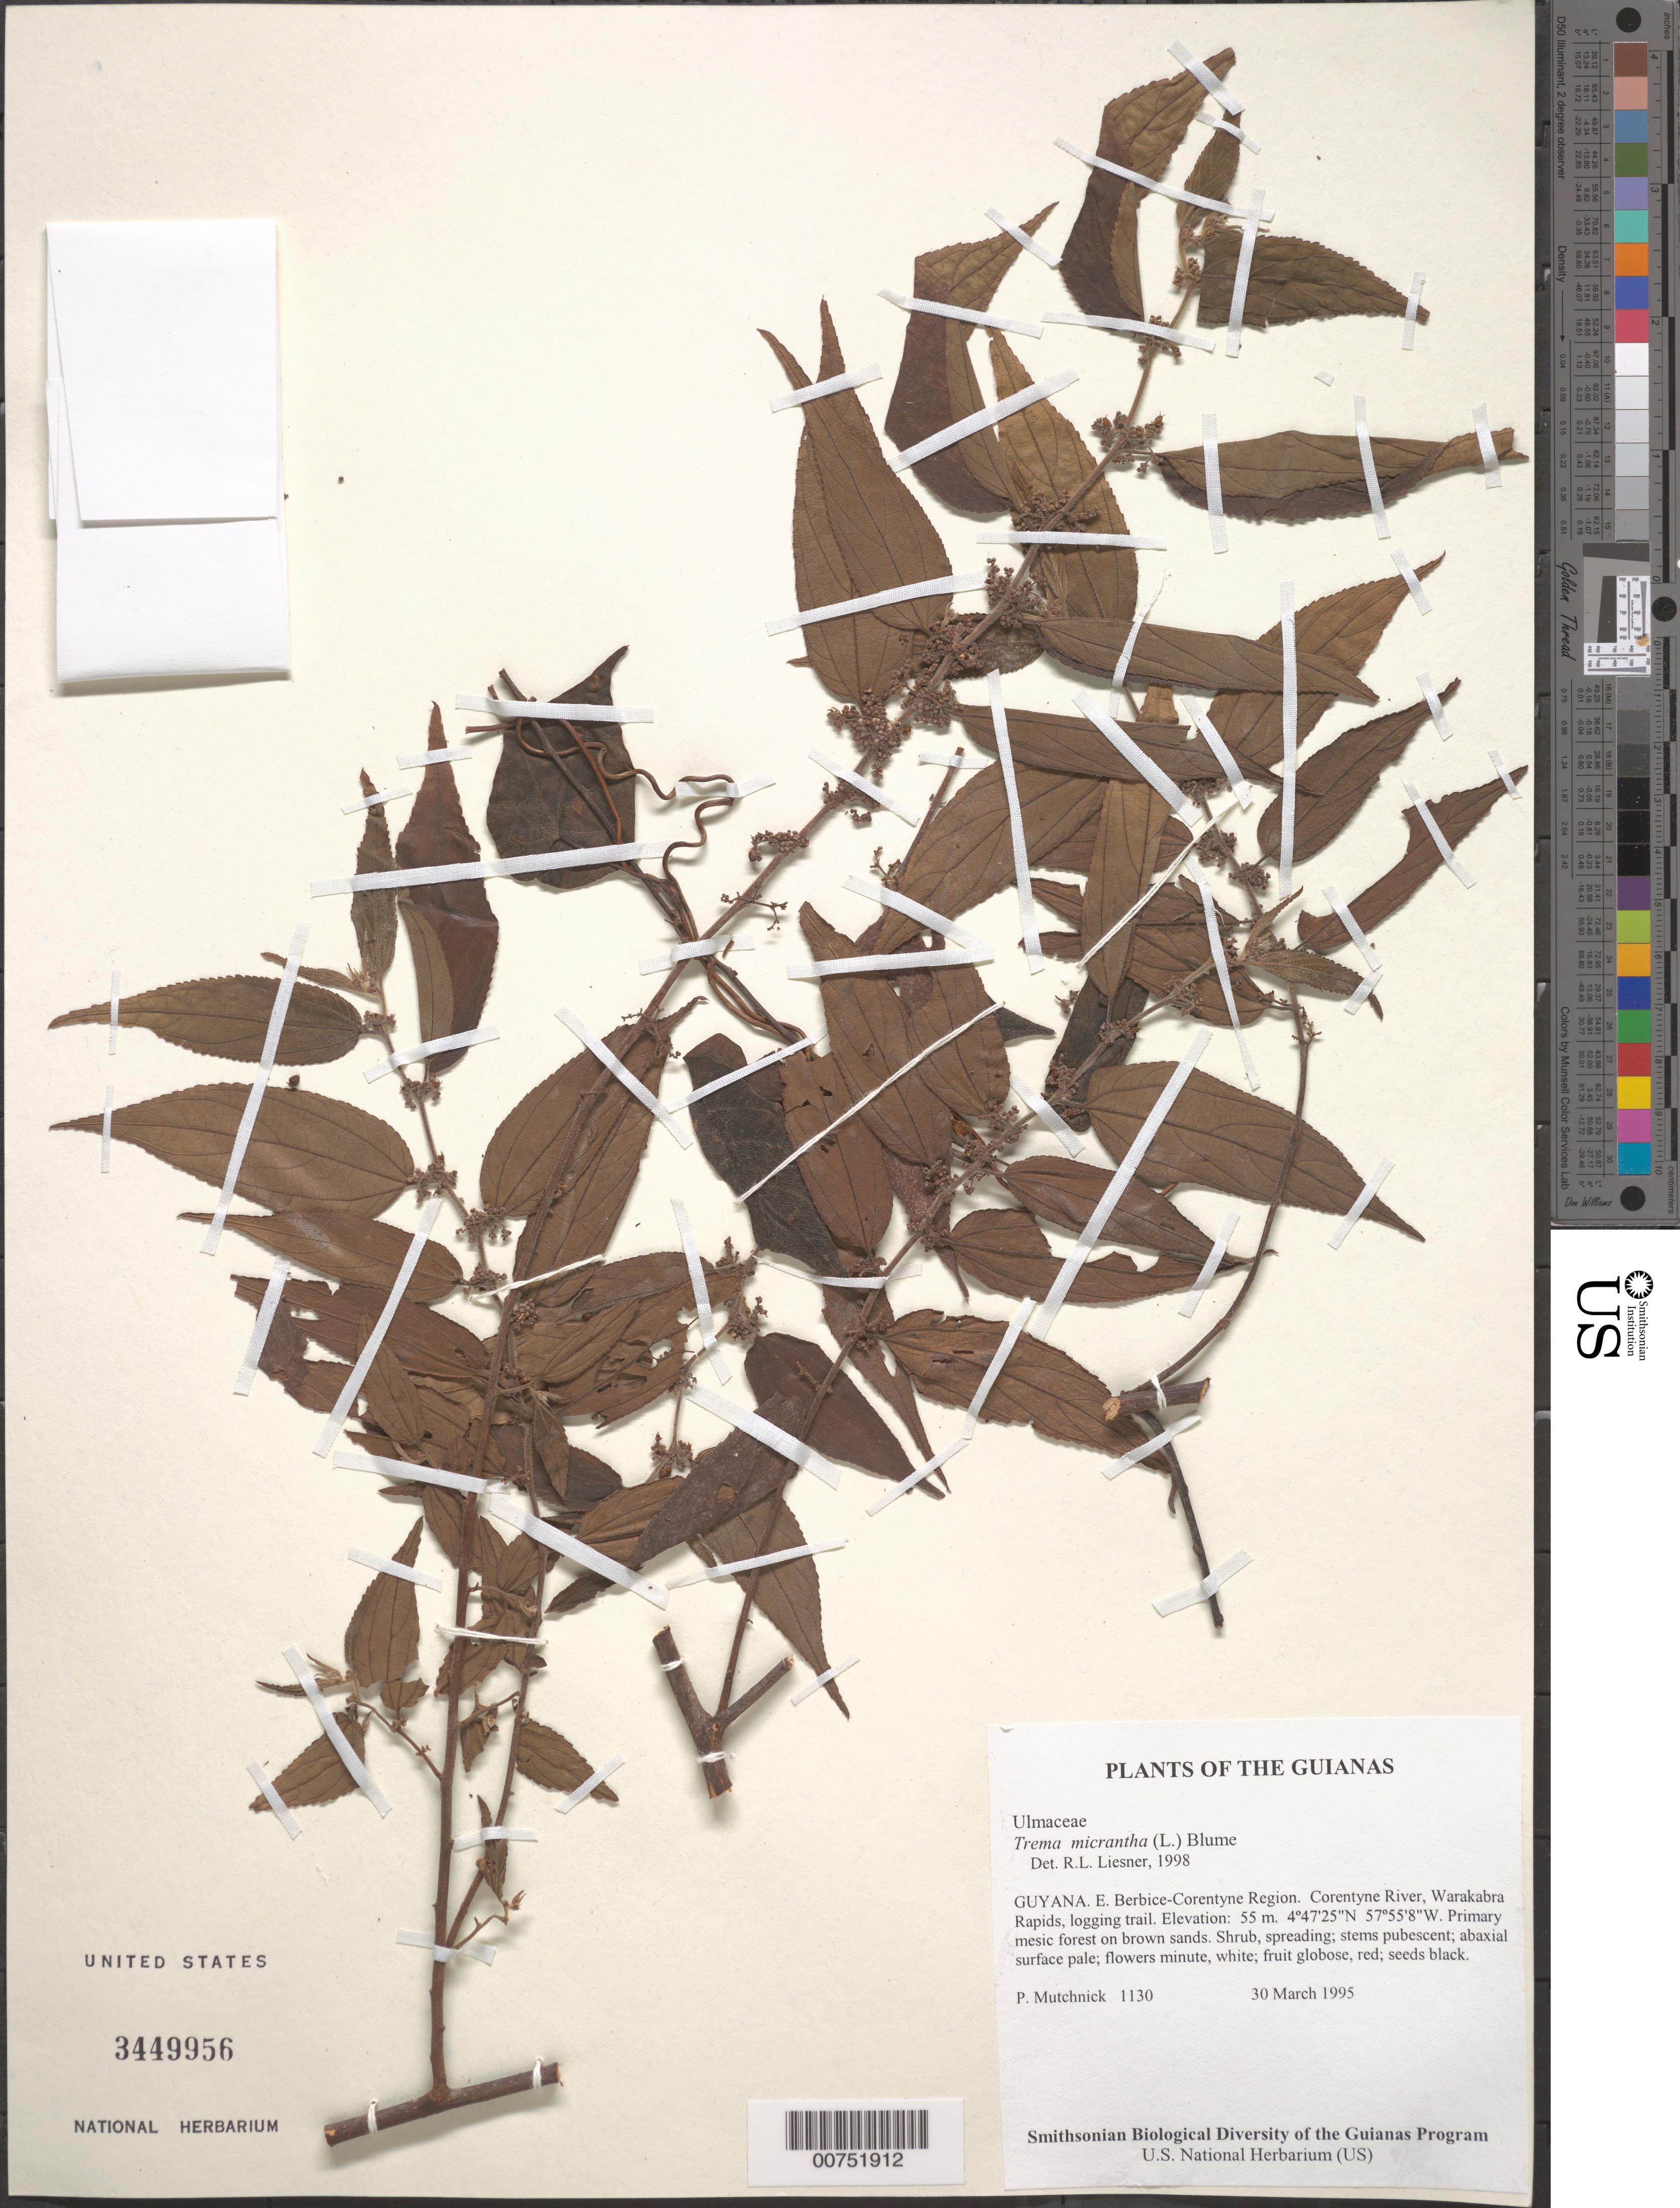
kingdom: Plantae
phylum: Tracheophyta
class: Magnoliopsida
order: Rosales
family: Cannabaceae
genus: Trema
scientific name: Trema micranthum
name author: (L.) Blume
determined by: Liesner, R. L.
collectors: P. Mutchnick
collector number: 1130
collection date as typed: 30 March 1995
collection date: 1995-03-30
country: Guyana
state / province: E. Berbice-Corentyne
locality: Corentyne River, Warakabra Rapids, logging trail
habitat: Primary mesic forest on brown sands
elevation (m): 55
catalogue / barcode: US 3449956